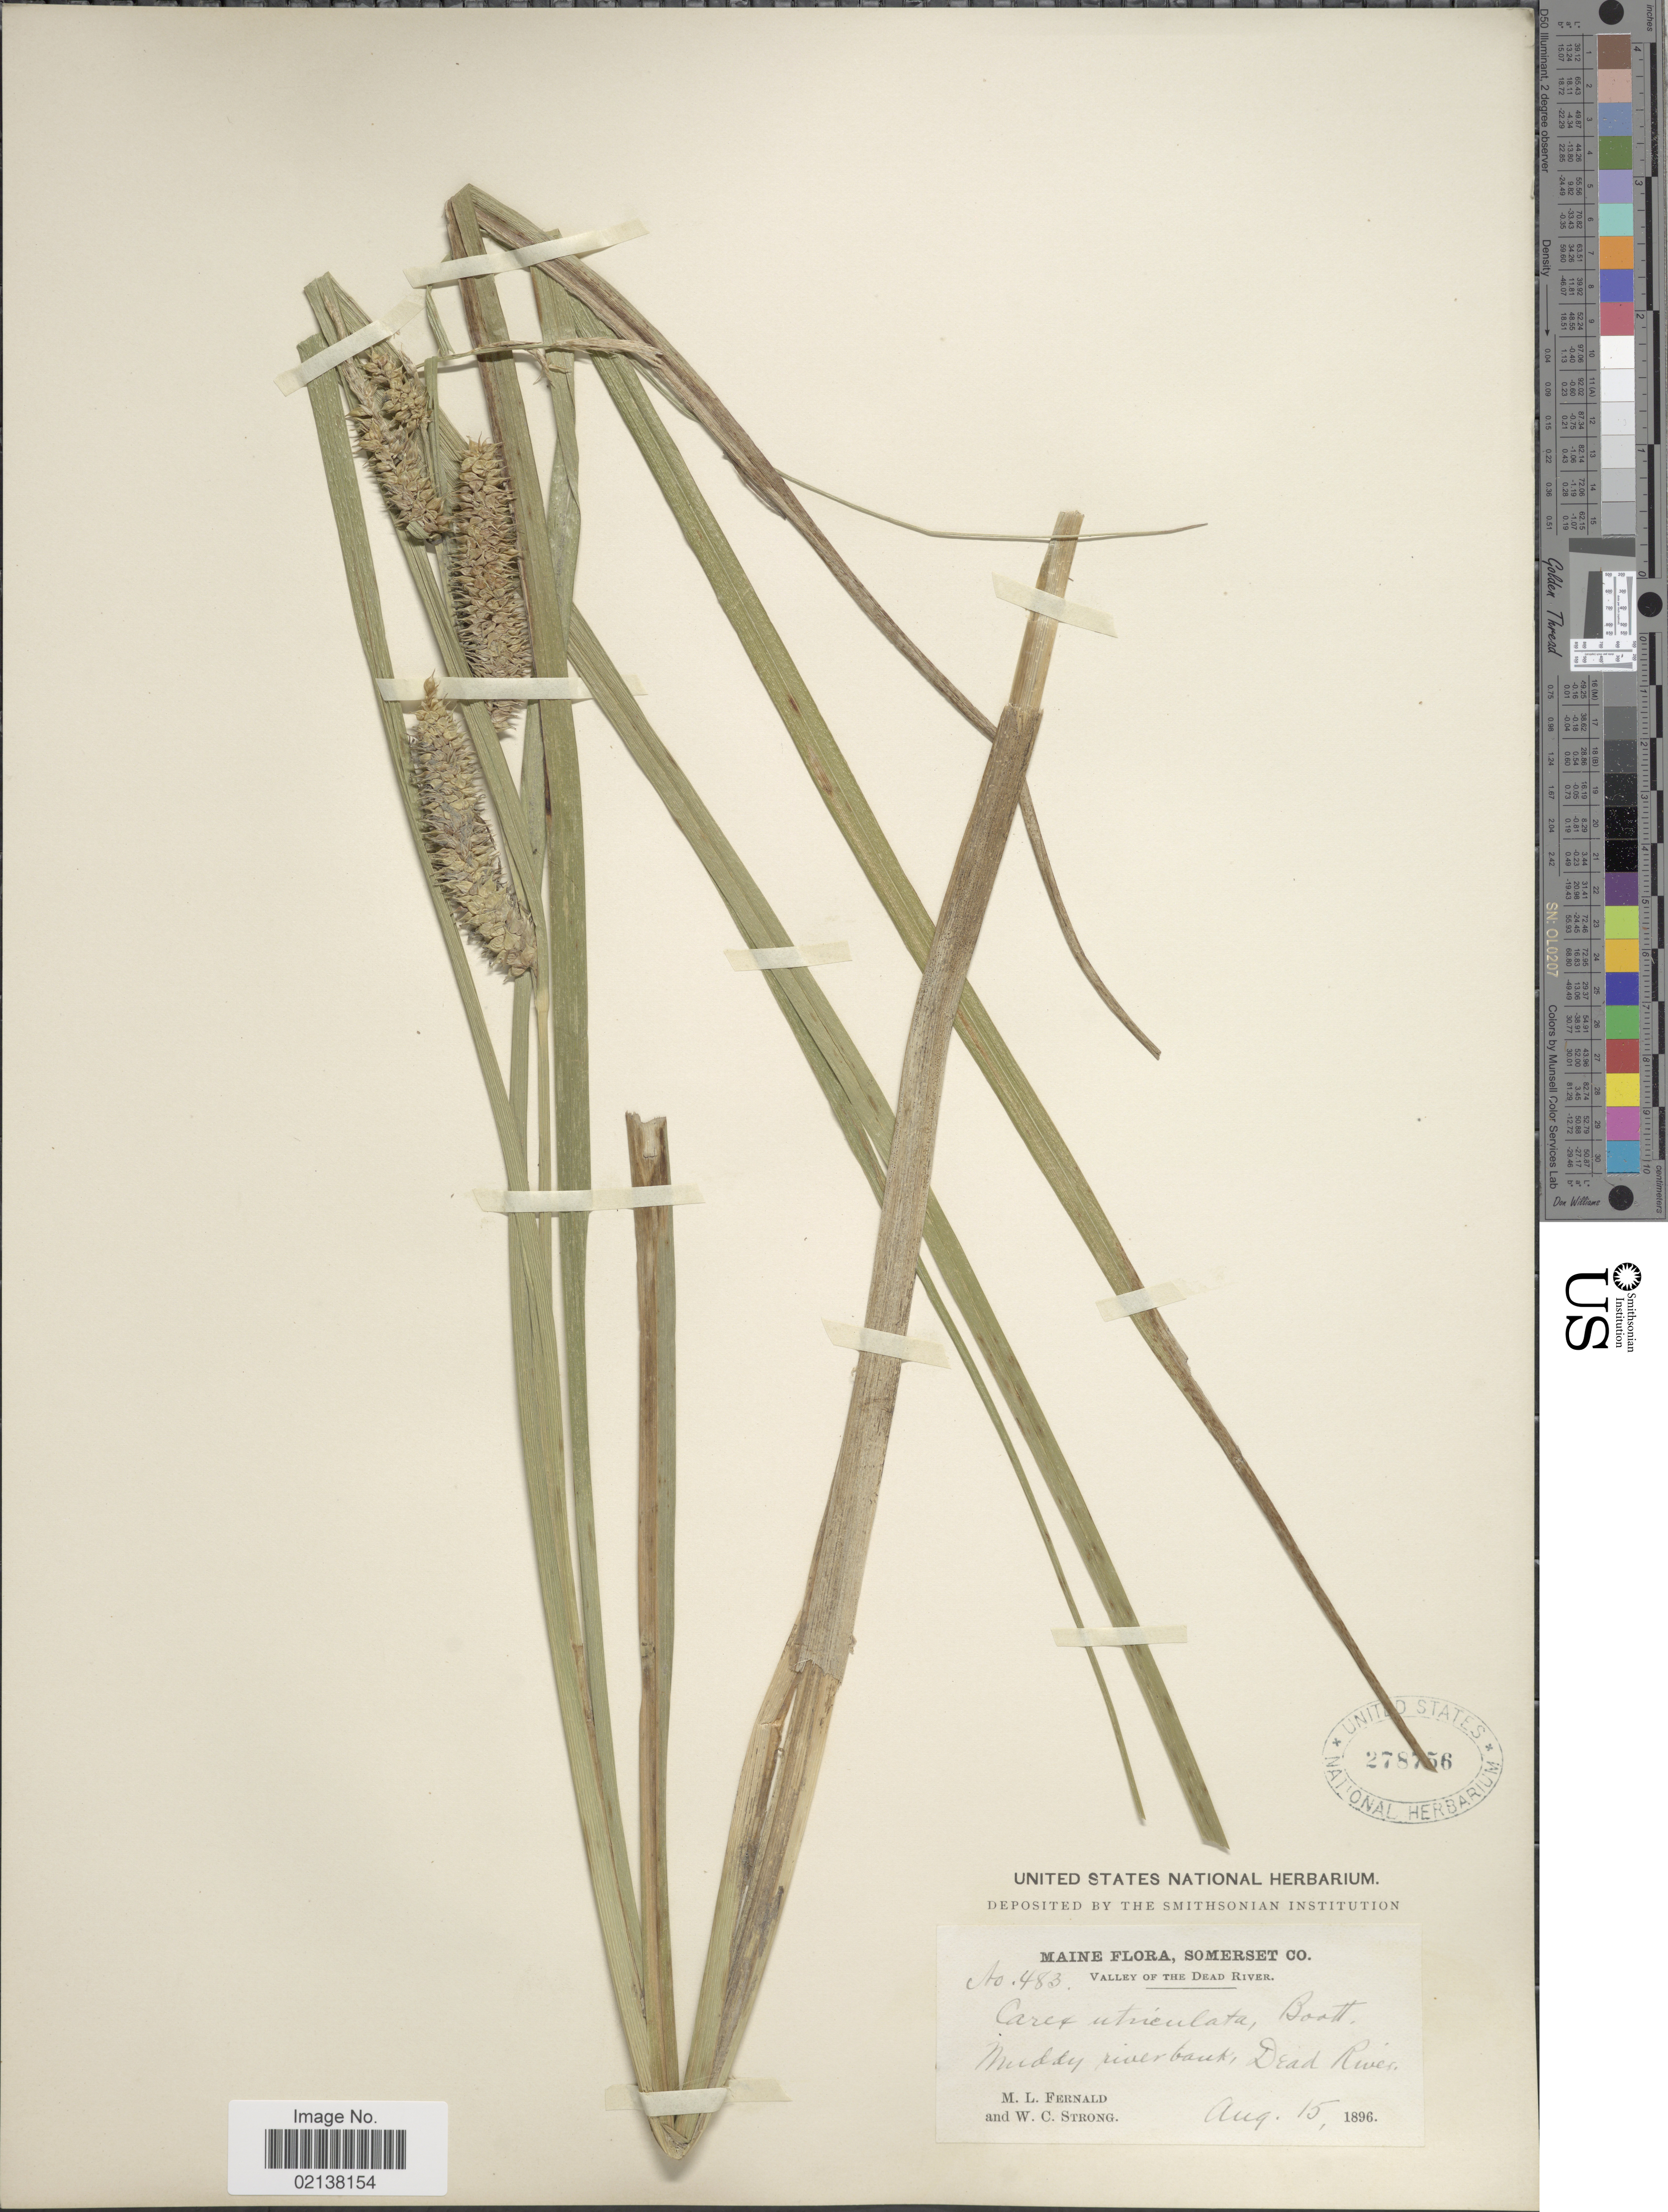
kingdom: Plantae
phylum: Tracheophyta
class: Liliopsida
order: Poales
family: Cyperaceae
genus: Carex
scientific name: Carex utriculata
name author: Boott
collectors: M. L. Fernald & W. C. Strong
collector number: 483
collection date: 1896-08-15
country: United States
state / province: Maine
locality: Somerset Co. Valley of the Dead River. Muddy river bank, Dead River.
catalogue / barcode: US 278756